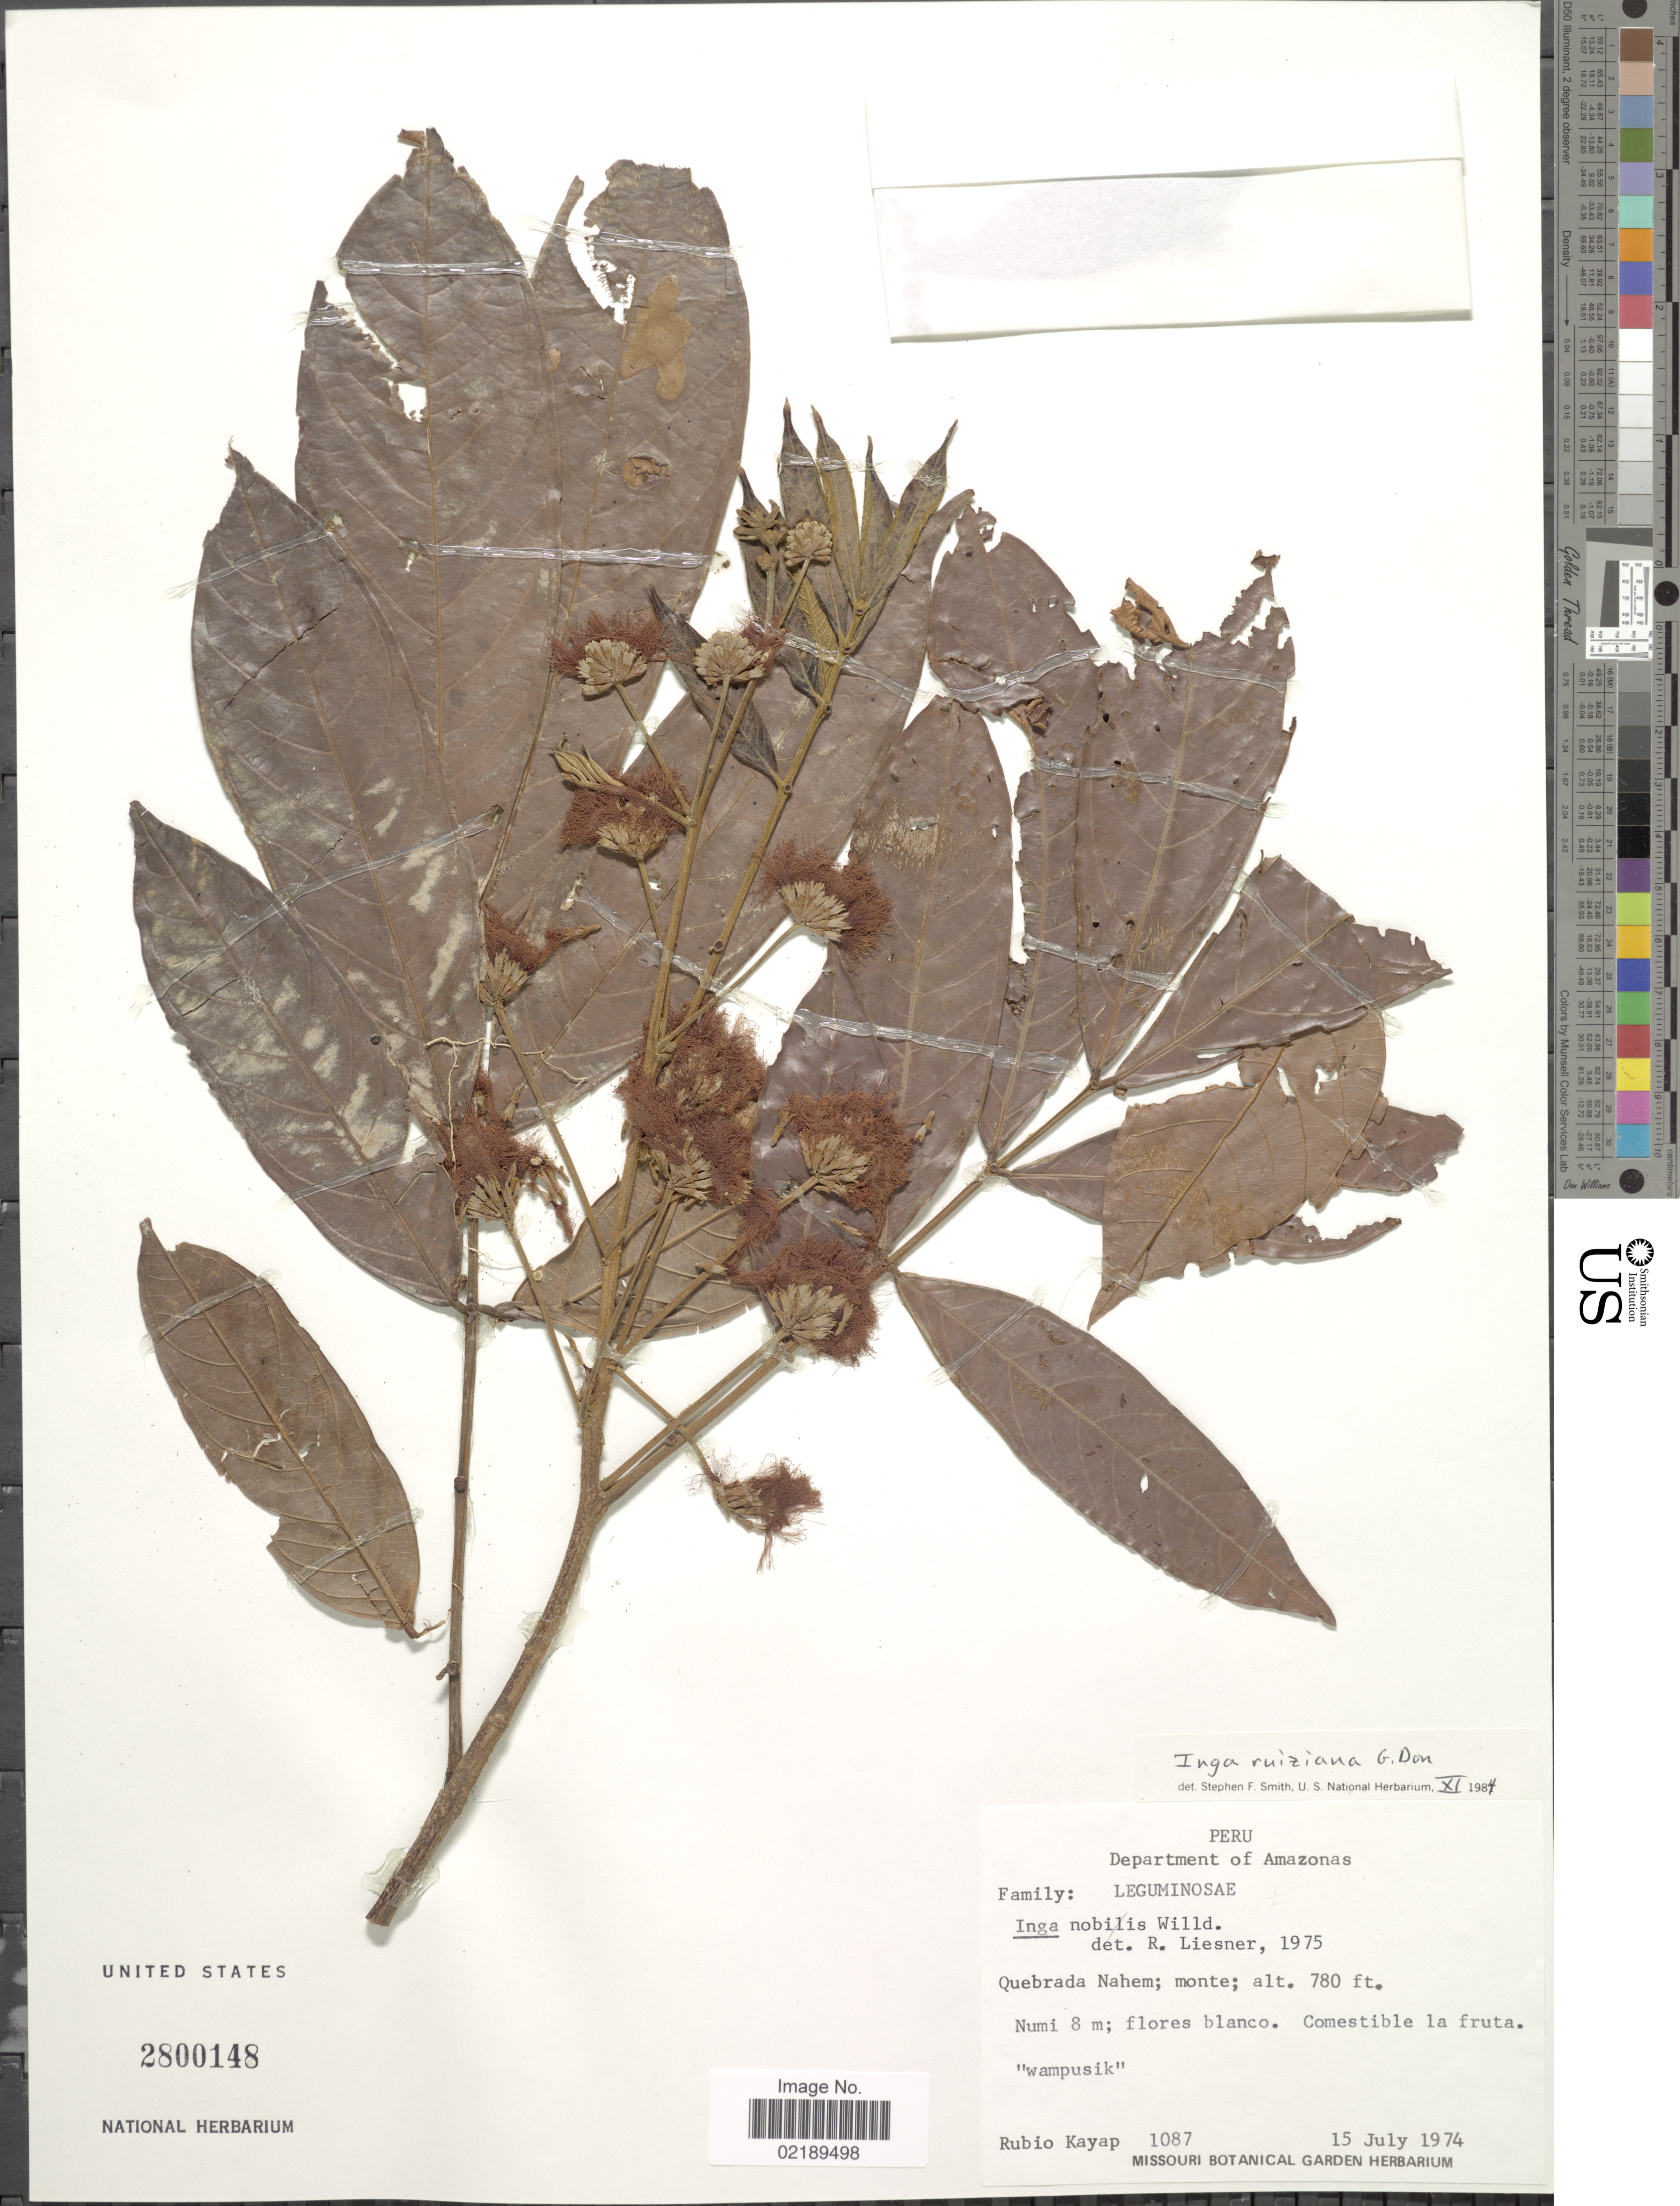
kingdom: Plantae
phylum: Tracheophyta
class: Magnoliopsida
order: Fabales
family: Fabaceae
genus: Inga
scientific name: Inga ruiziana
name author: G. Don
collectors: R. Kayap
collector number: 1087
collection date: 1974-07-15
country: Peru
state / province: Amazonas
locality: Quebrada Nahem; monte.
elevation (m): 238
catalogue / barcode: US 2800148